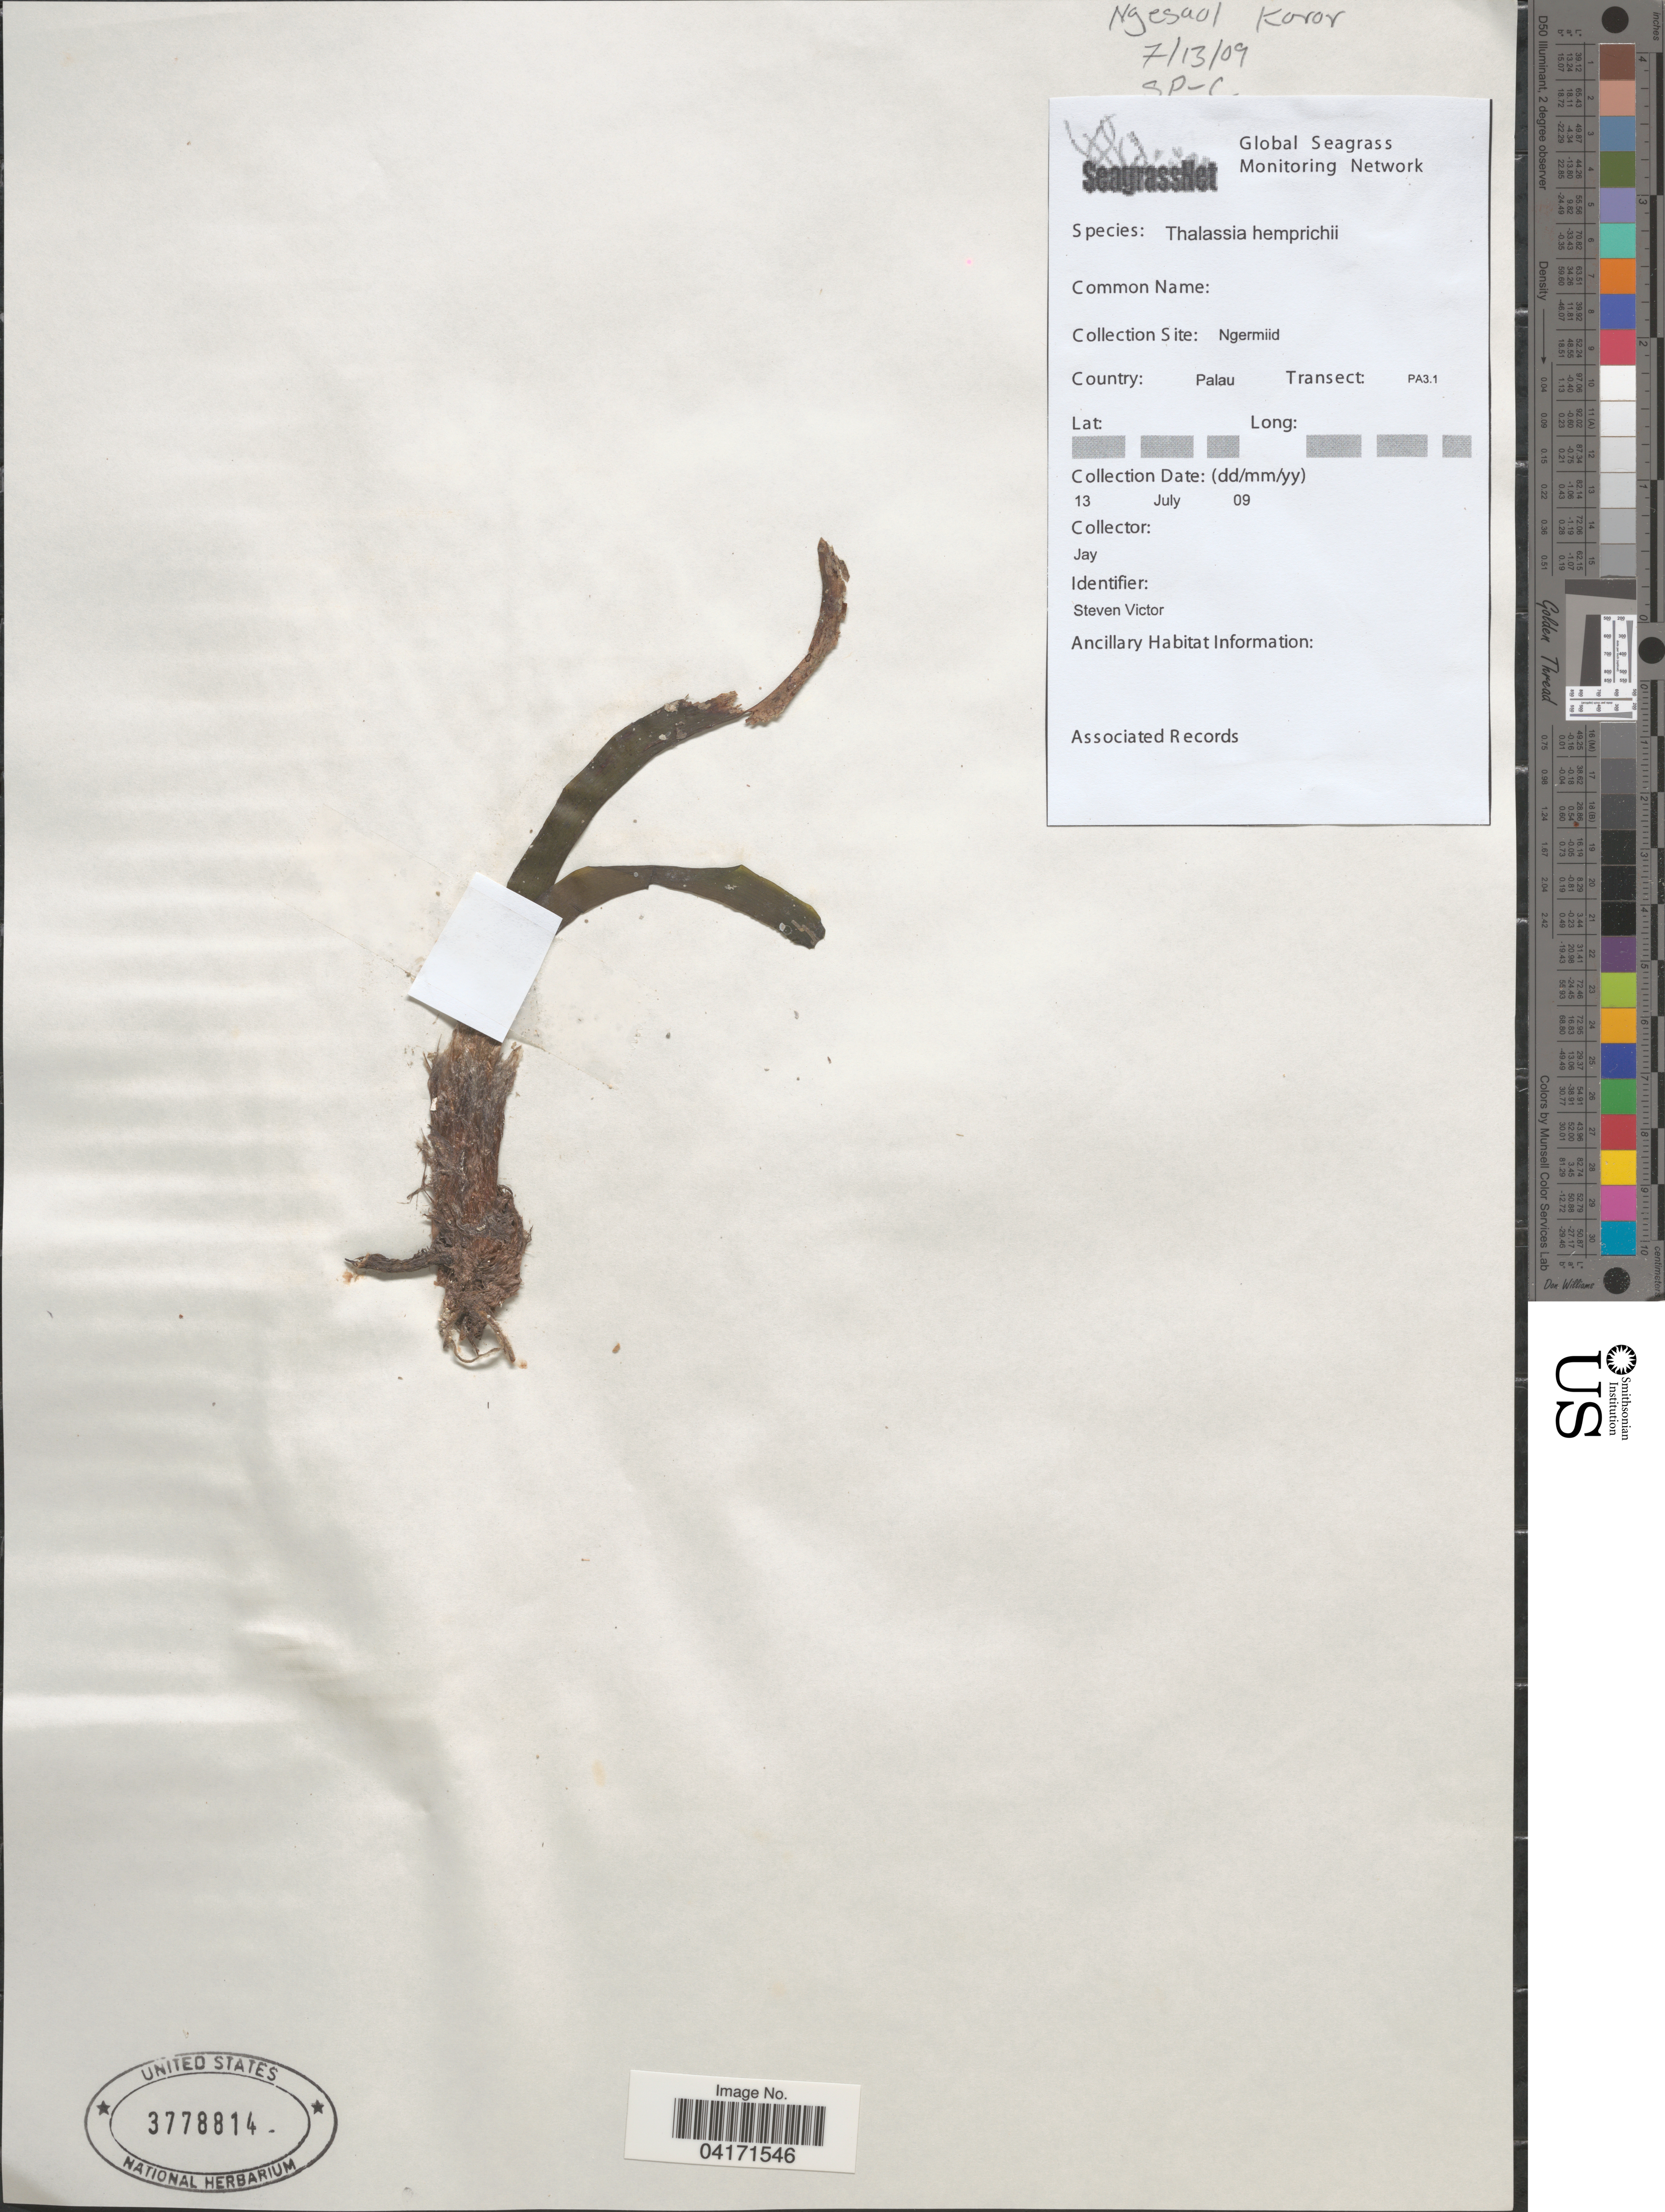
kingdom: Plantae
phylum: Tracheophyta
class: Liliopsida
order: Alismatales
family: Hydrocharitaceae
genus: Thalassia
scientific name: Thalassia hemprichii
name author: Asch.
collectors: Jay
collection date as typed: Transcribed d/m/y: 13/7/9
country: Palau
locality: Ngesaol Koror. SP-C. Ngermiid. Palau. Transect: PA3.1.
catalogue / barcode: US 3778814